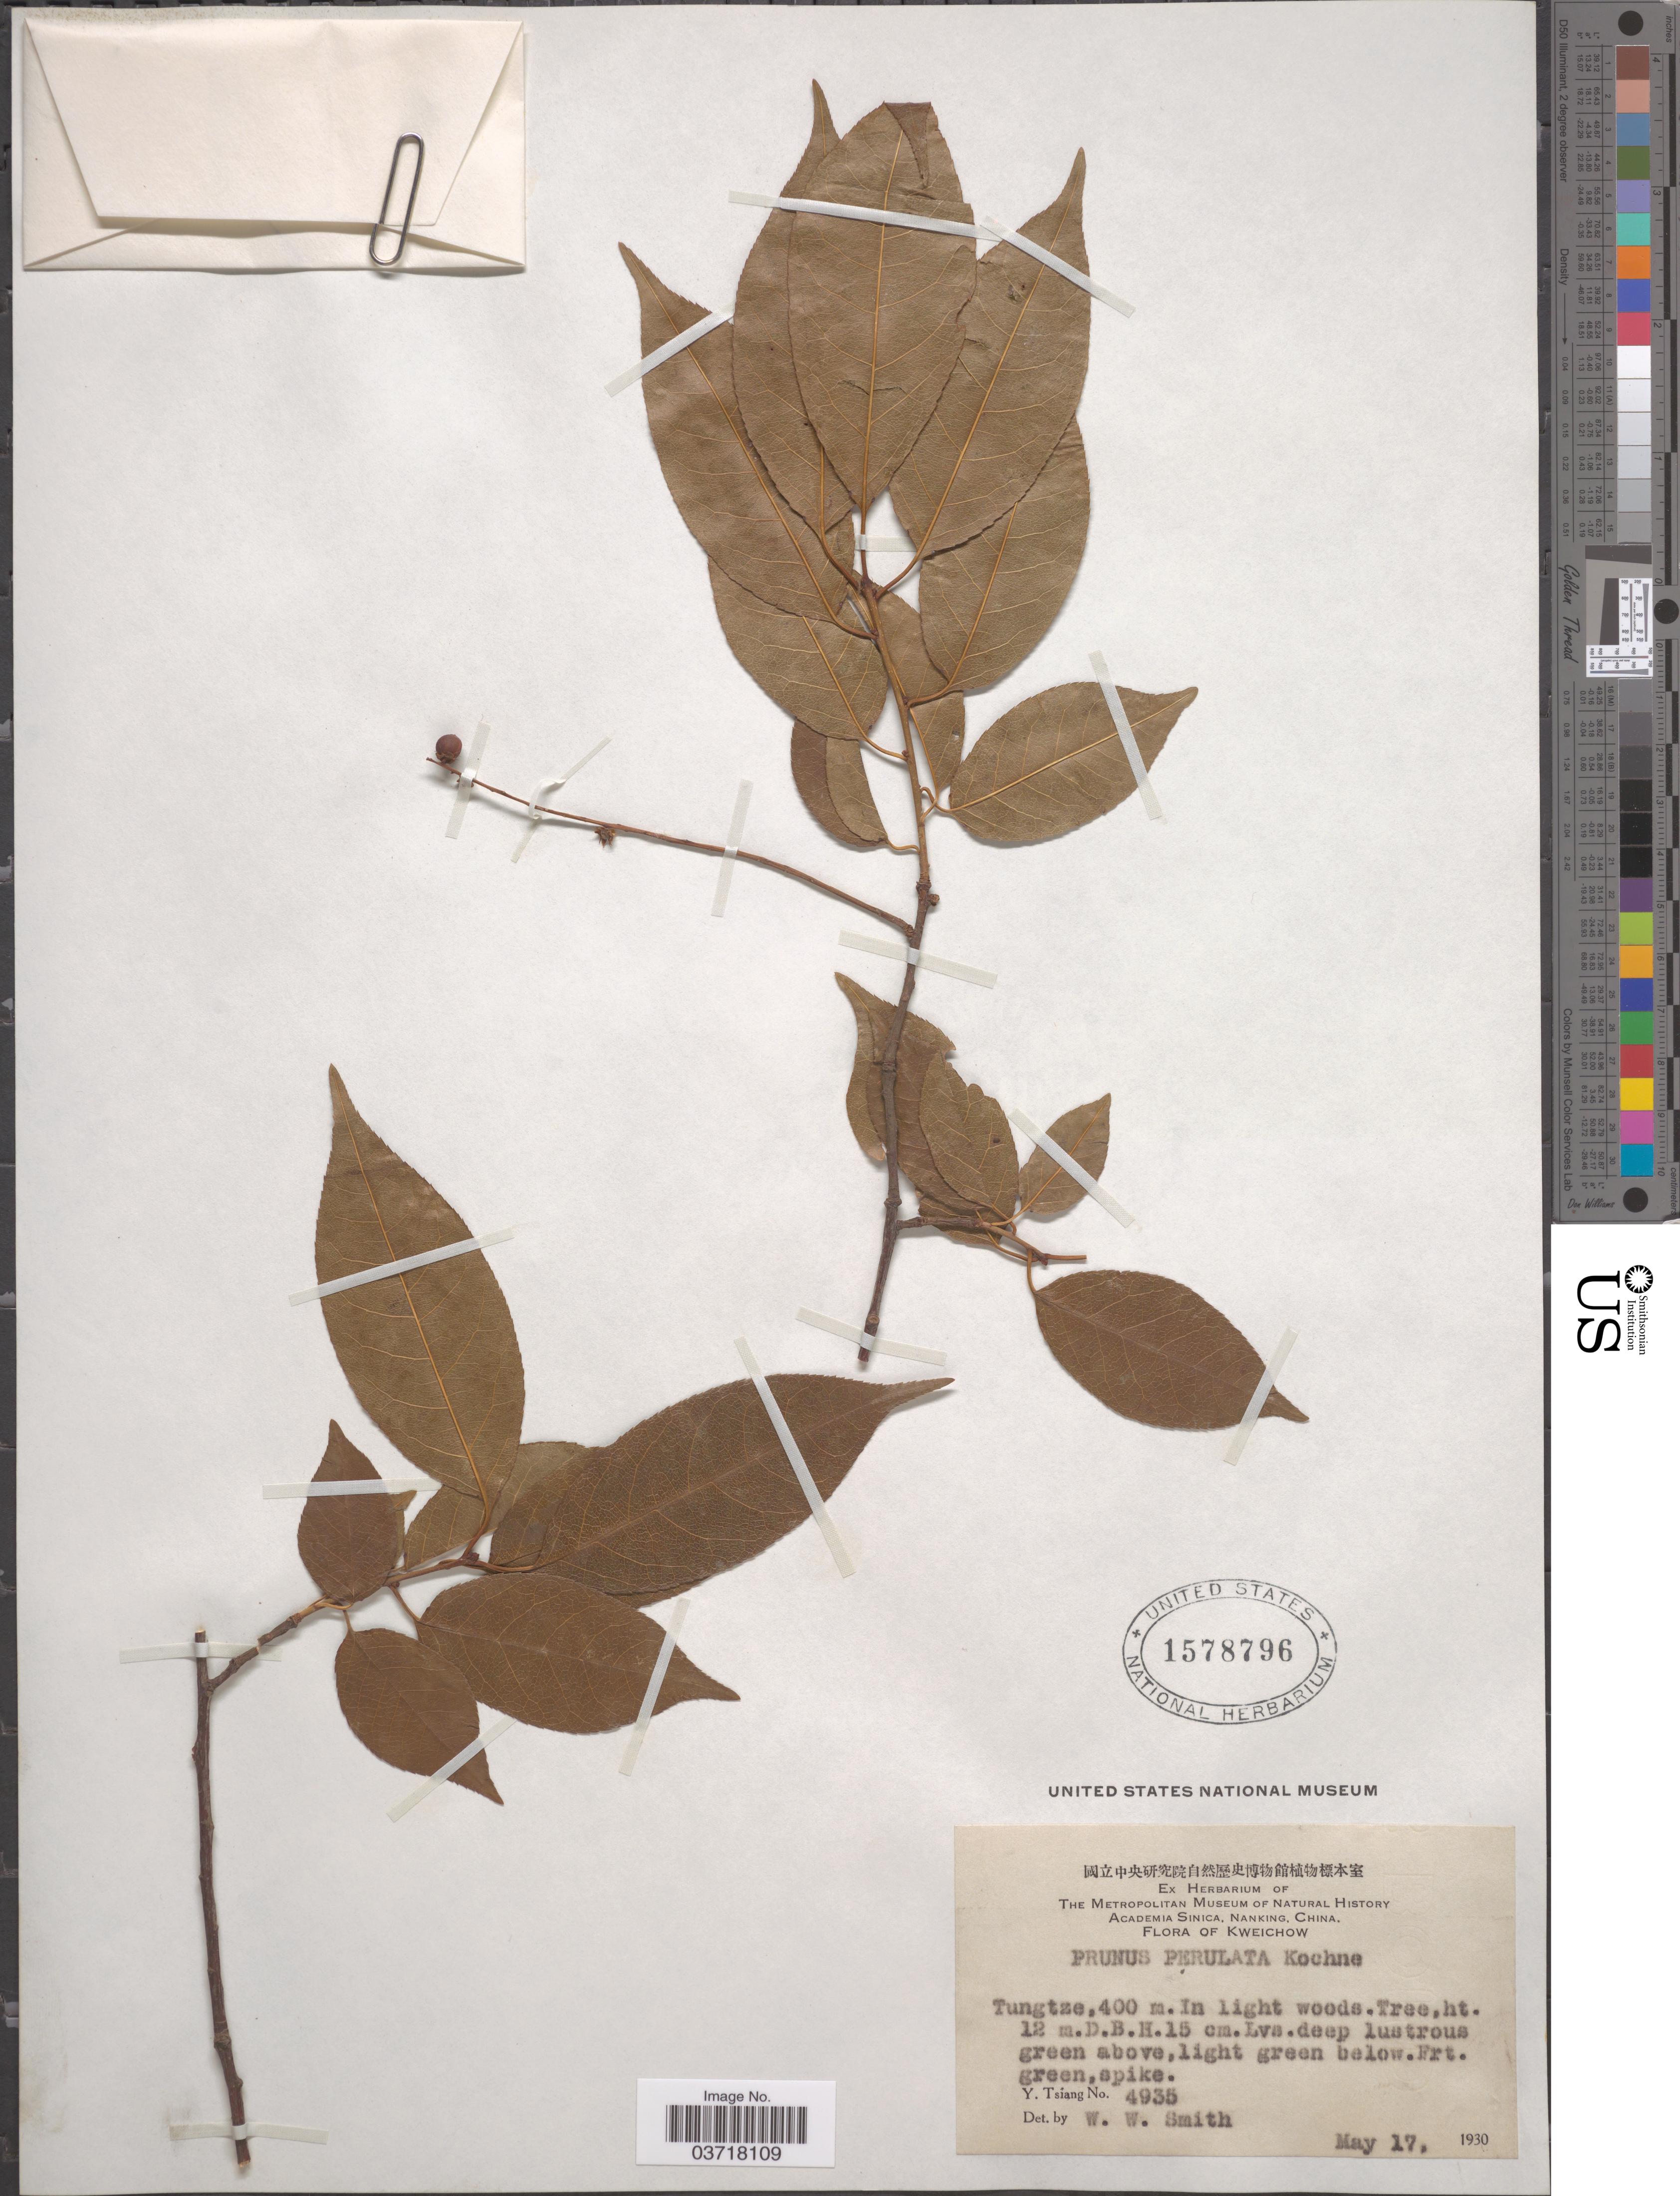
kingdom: Plantae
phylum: Tracheophyta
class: Magnoliopsida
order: Rosales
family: Rosaceae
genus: Prunus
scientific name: Prunus perulata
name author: Koehne in Sarg.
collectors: Y. Tsiang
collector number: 4935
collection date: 1930-05-17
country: China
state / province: Guizhou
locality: Kweichow. Tungtze.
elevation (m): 400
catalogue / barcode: US 1578796